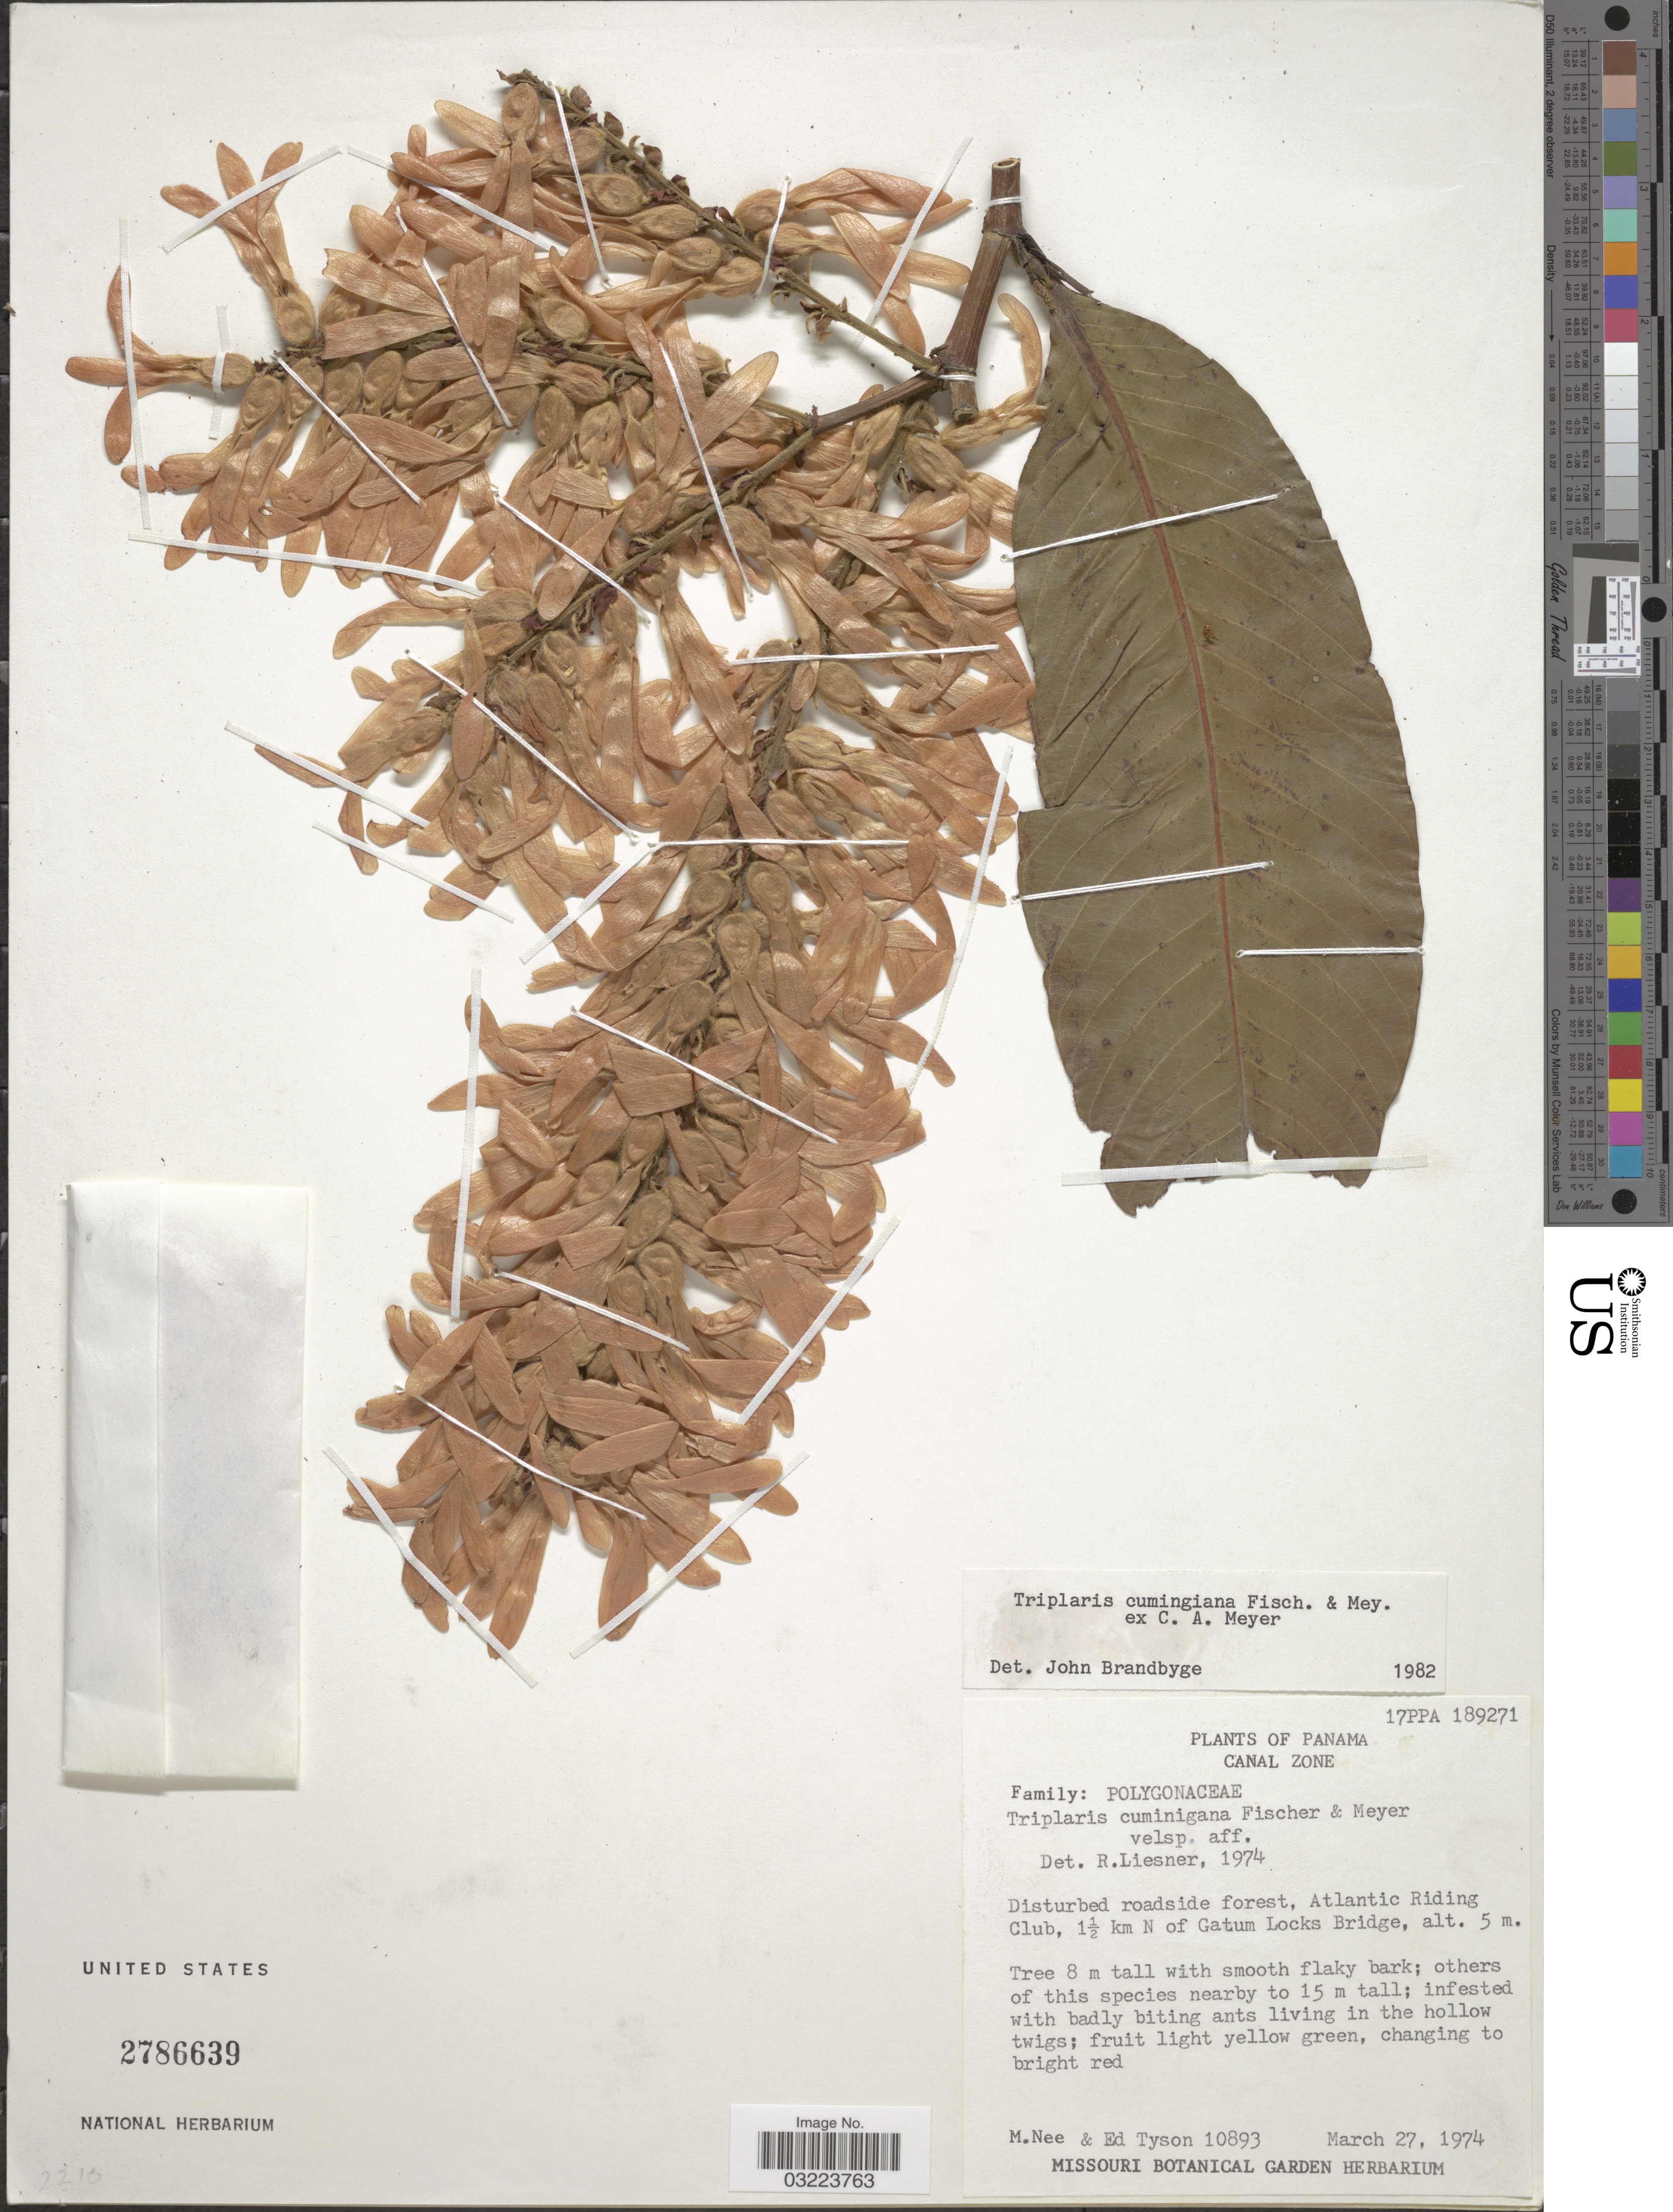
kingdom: Plantae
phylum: Tracheophyta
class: Magnoliopsida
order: Caryophyllales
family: Polygonaceae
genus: Triplaris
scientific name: Triplaris cumingiana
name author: Fisch. & C.A. Mey. ex C.A. Mey.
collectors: M. Nee & E. Tyson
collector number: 10893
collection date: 1974-03-27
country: Panama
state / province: Colón / Panamá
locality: Canal Zone, Disturbed roadside forest, Atlantic Riding Club, 1½ km N of Gatum Locks Bridge.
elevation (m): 5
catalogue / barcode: US 2786639